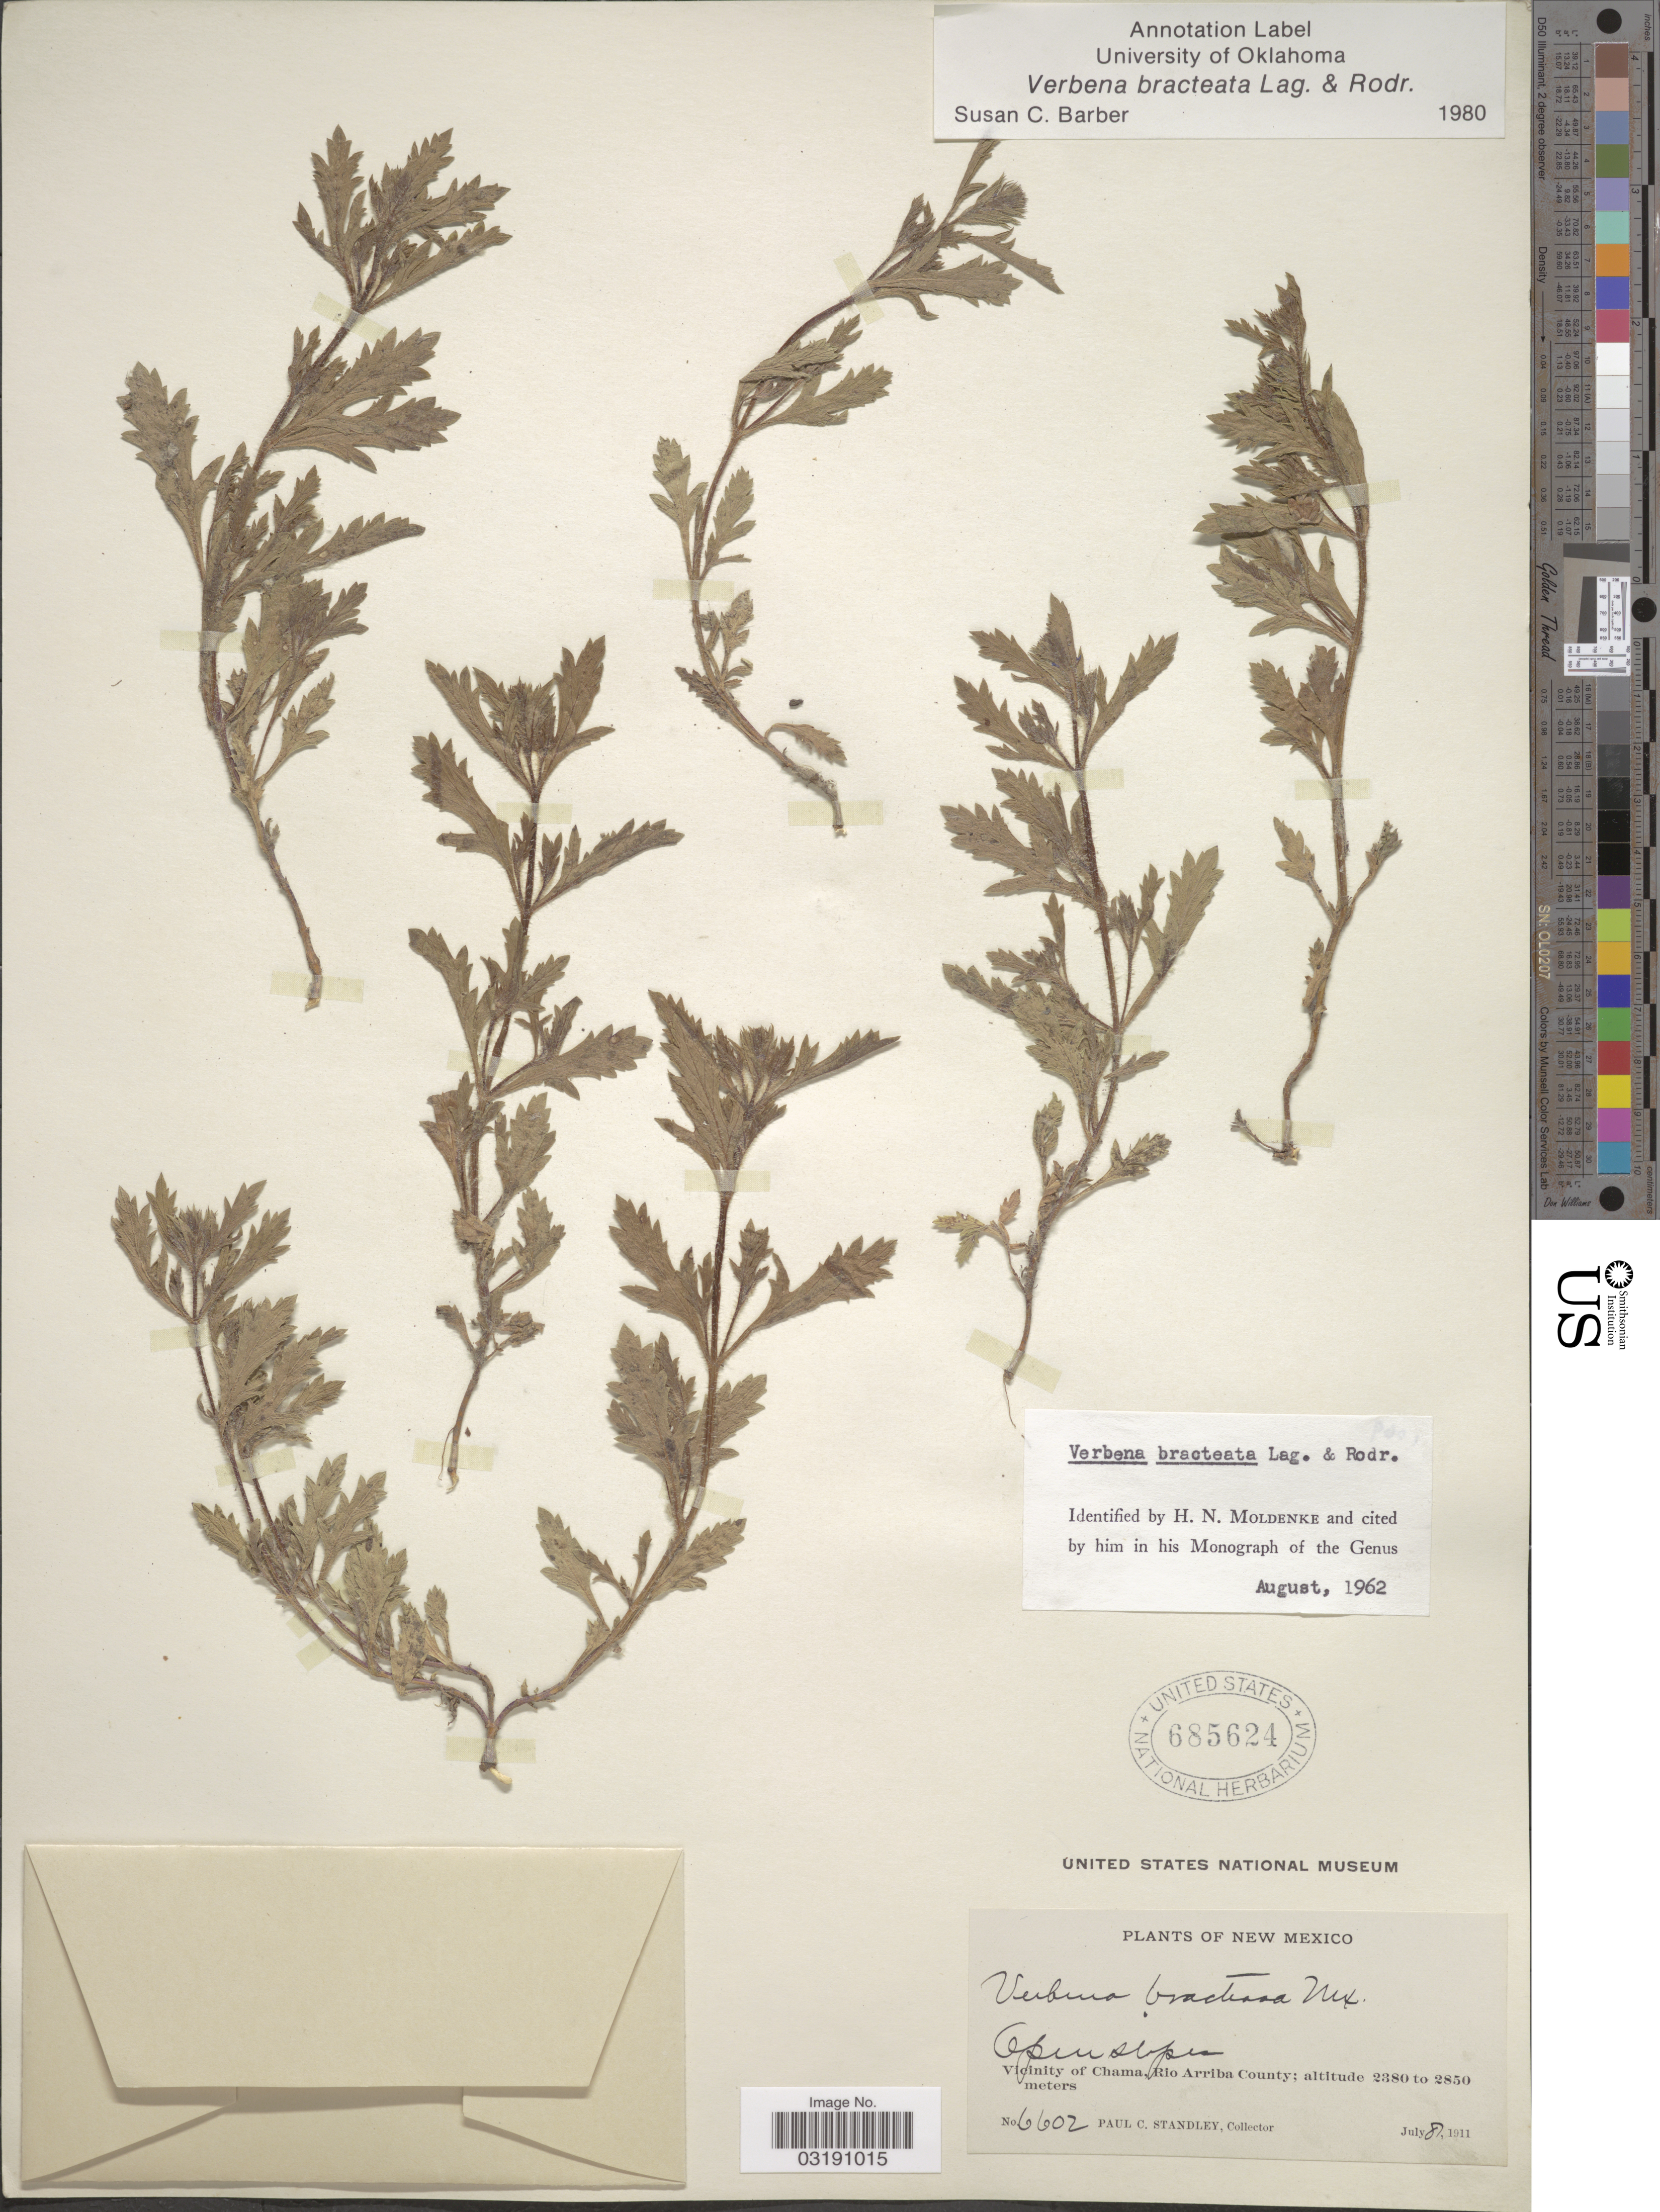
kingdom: Plantae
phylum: Tracheophyta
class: Magnoliopsida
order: Lamiales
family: Verbenaceae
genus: Verbena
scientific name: Verbena bracteata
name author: Cav. ex Lag. & Rodr.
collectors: P. C. Standley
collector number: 6602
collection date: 1911-07-08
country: United States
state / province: New Mexico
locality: Vicinity of Chama, Rio Arriba County.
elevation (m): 2380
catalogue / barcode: US 685624